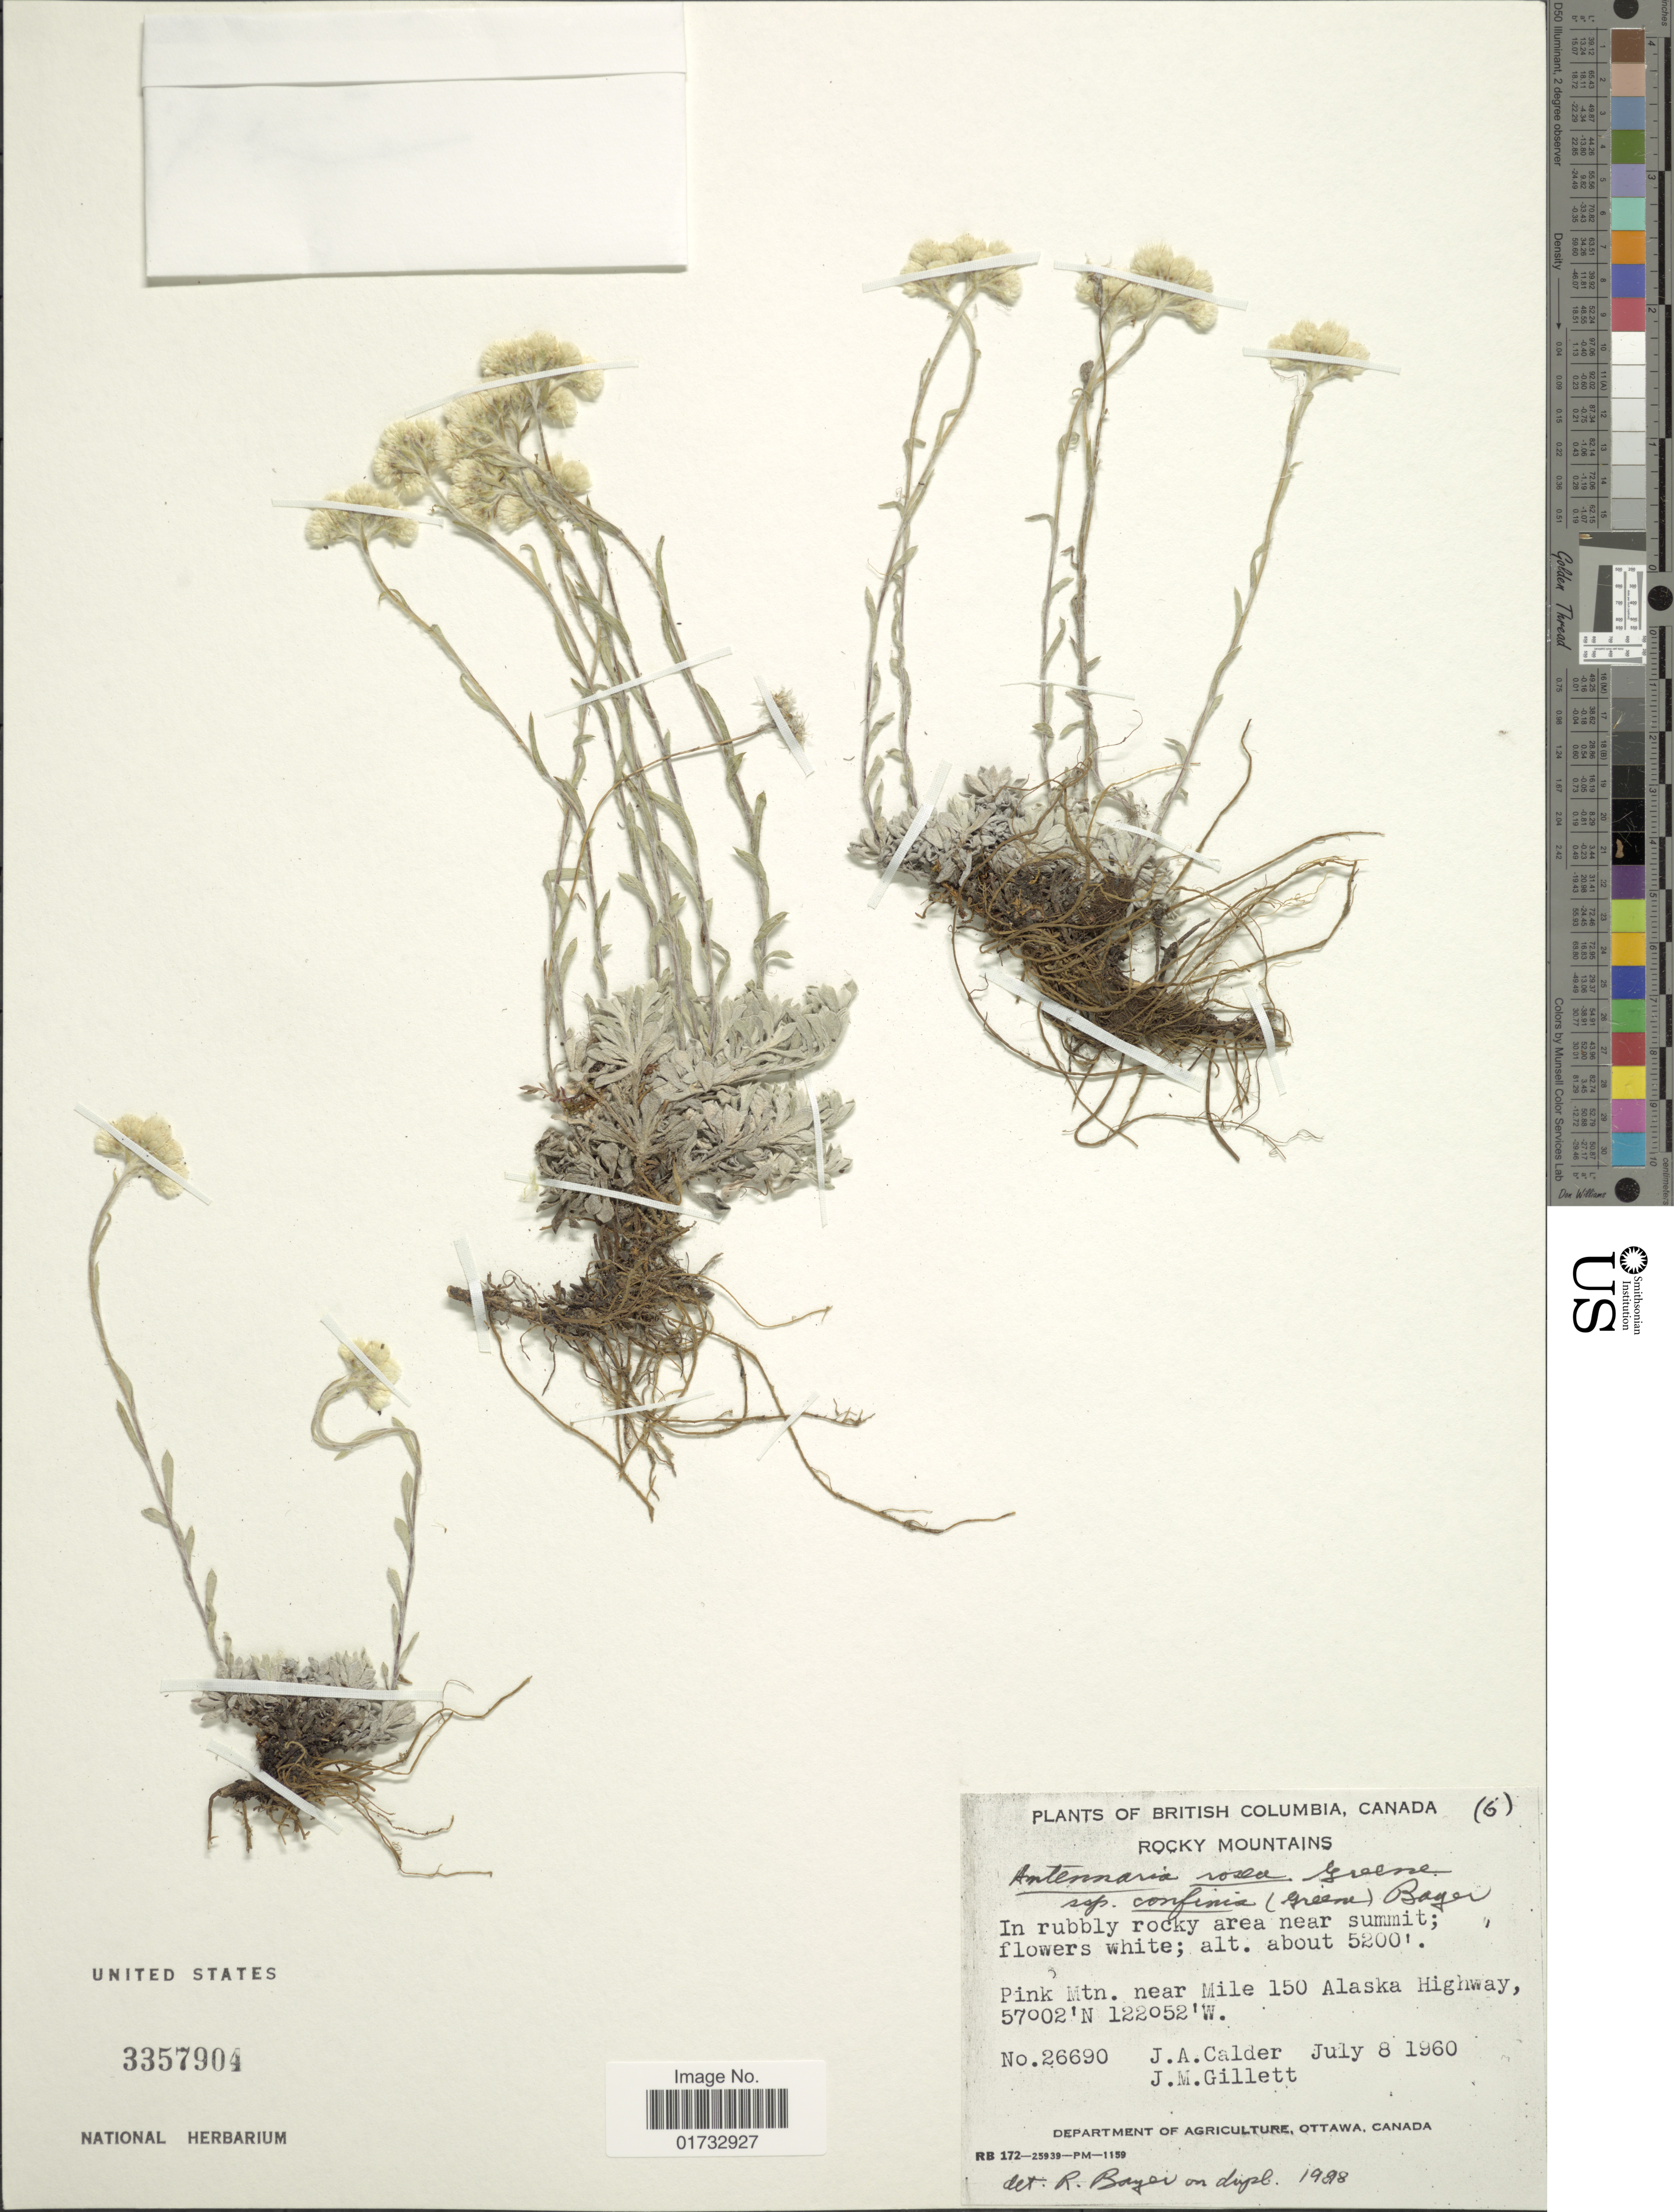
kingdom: Plantae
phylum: Tracheophyta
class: Magnoliopsida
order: Asterales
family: Asteraceae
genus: Antennaria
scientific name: Antennaria rosea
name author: Greene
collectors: J. A. Calder & J. M. Gillett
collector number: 26690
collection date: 1960-07-08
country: Canada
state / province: British Columbia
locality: Rocky mountains, in rubbly rocky area near summit, Pink Mtn. near Mile 150 Alaska Highway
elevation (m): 1585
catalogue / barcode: US 3357904